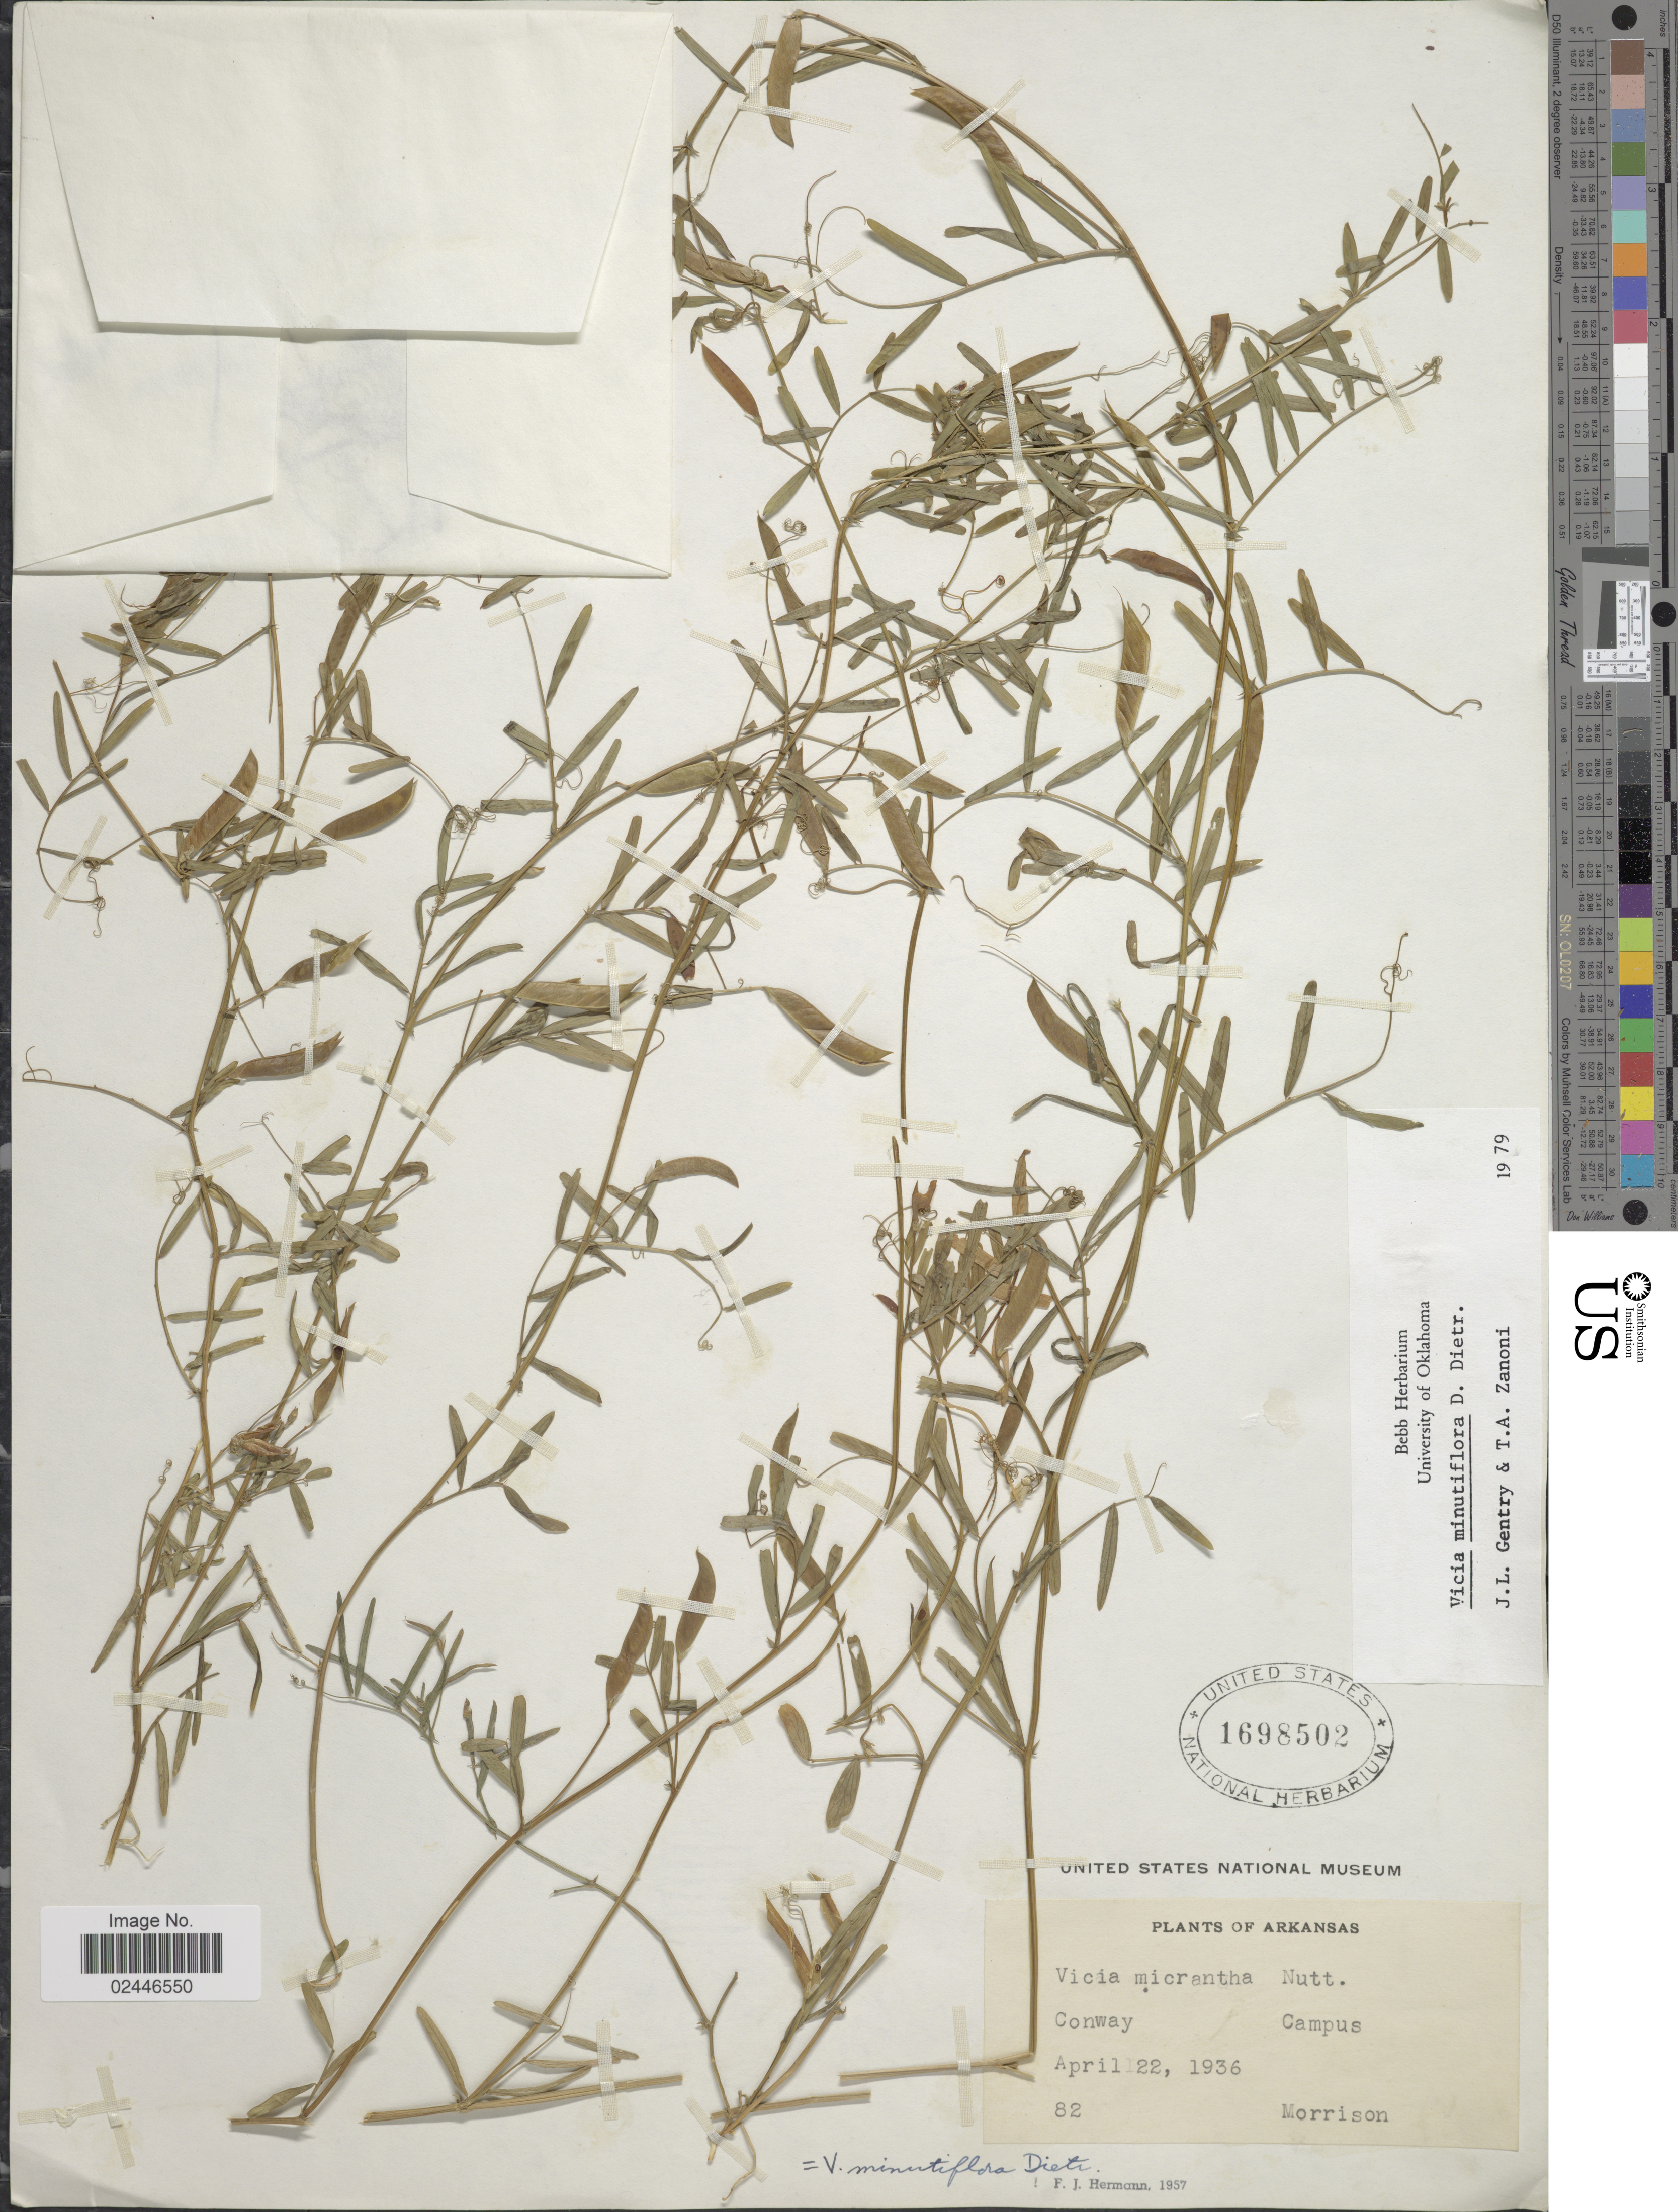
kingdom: Plantae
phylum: Tracheophyta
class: Magnoliopsida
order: Fabales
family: Fabaceae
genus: Vicia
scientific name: Vicia minutiflora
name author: D. Dietr.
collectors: Morrison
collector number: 82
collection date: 1936-04-22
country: United States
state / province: Arkansas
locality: Conway Campus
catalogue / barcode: US 1698502